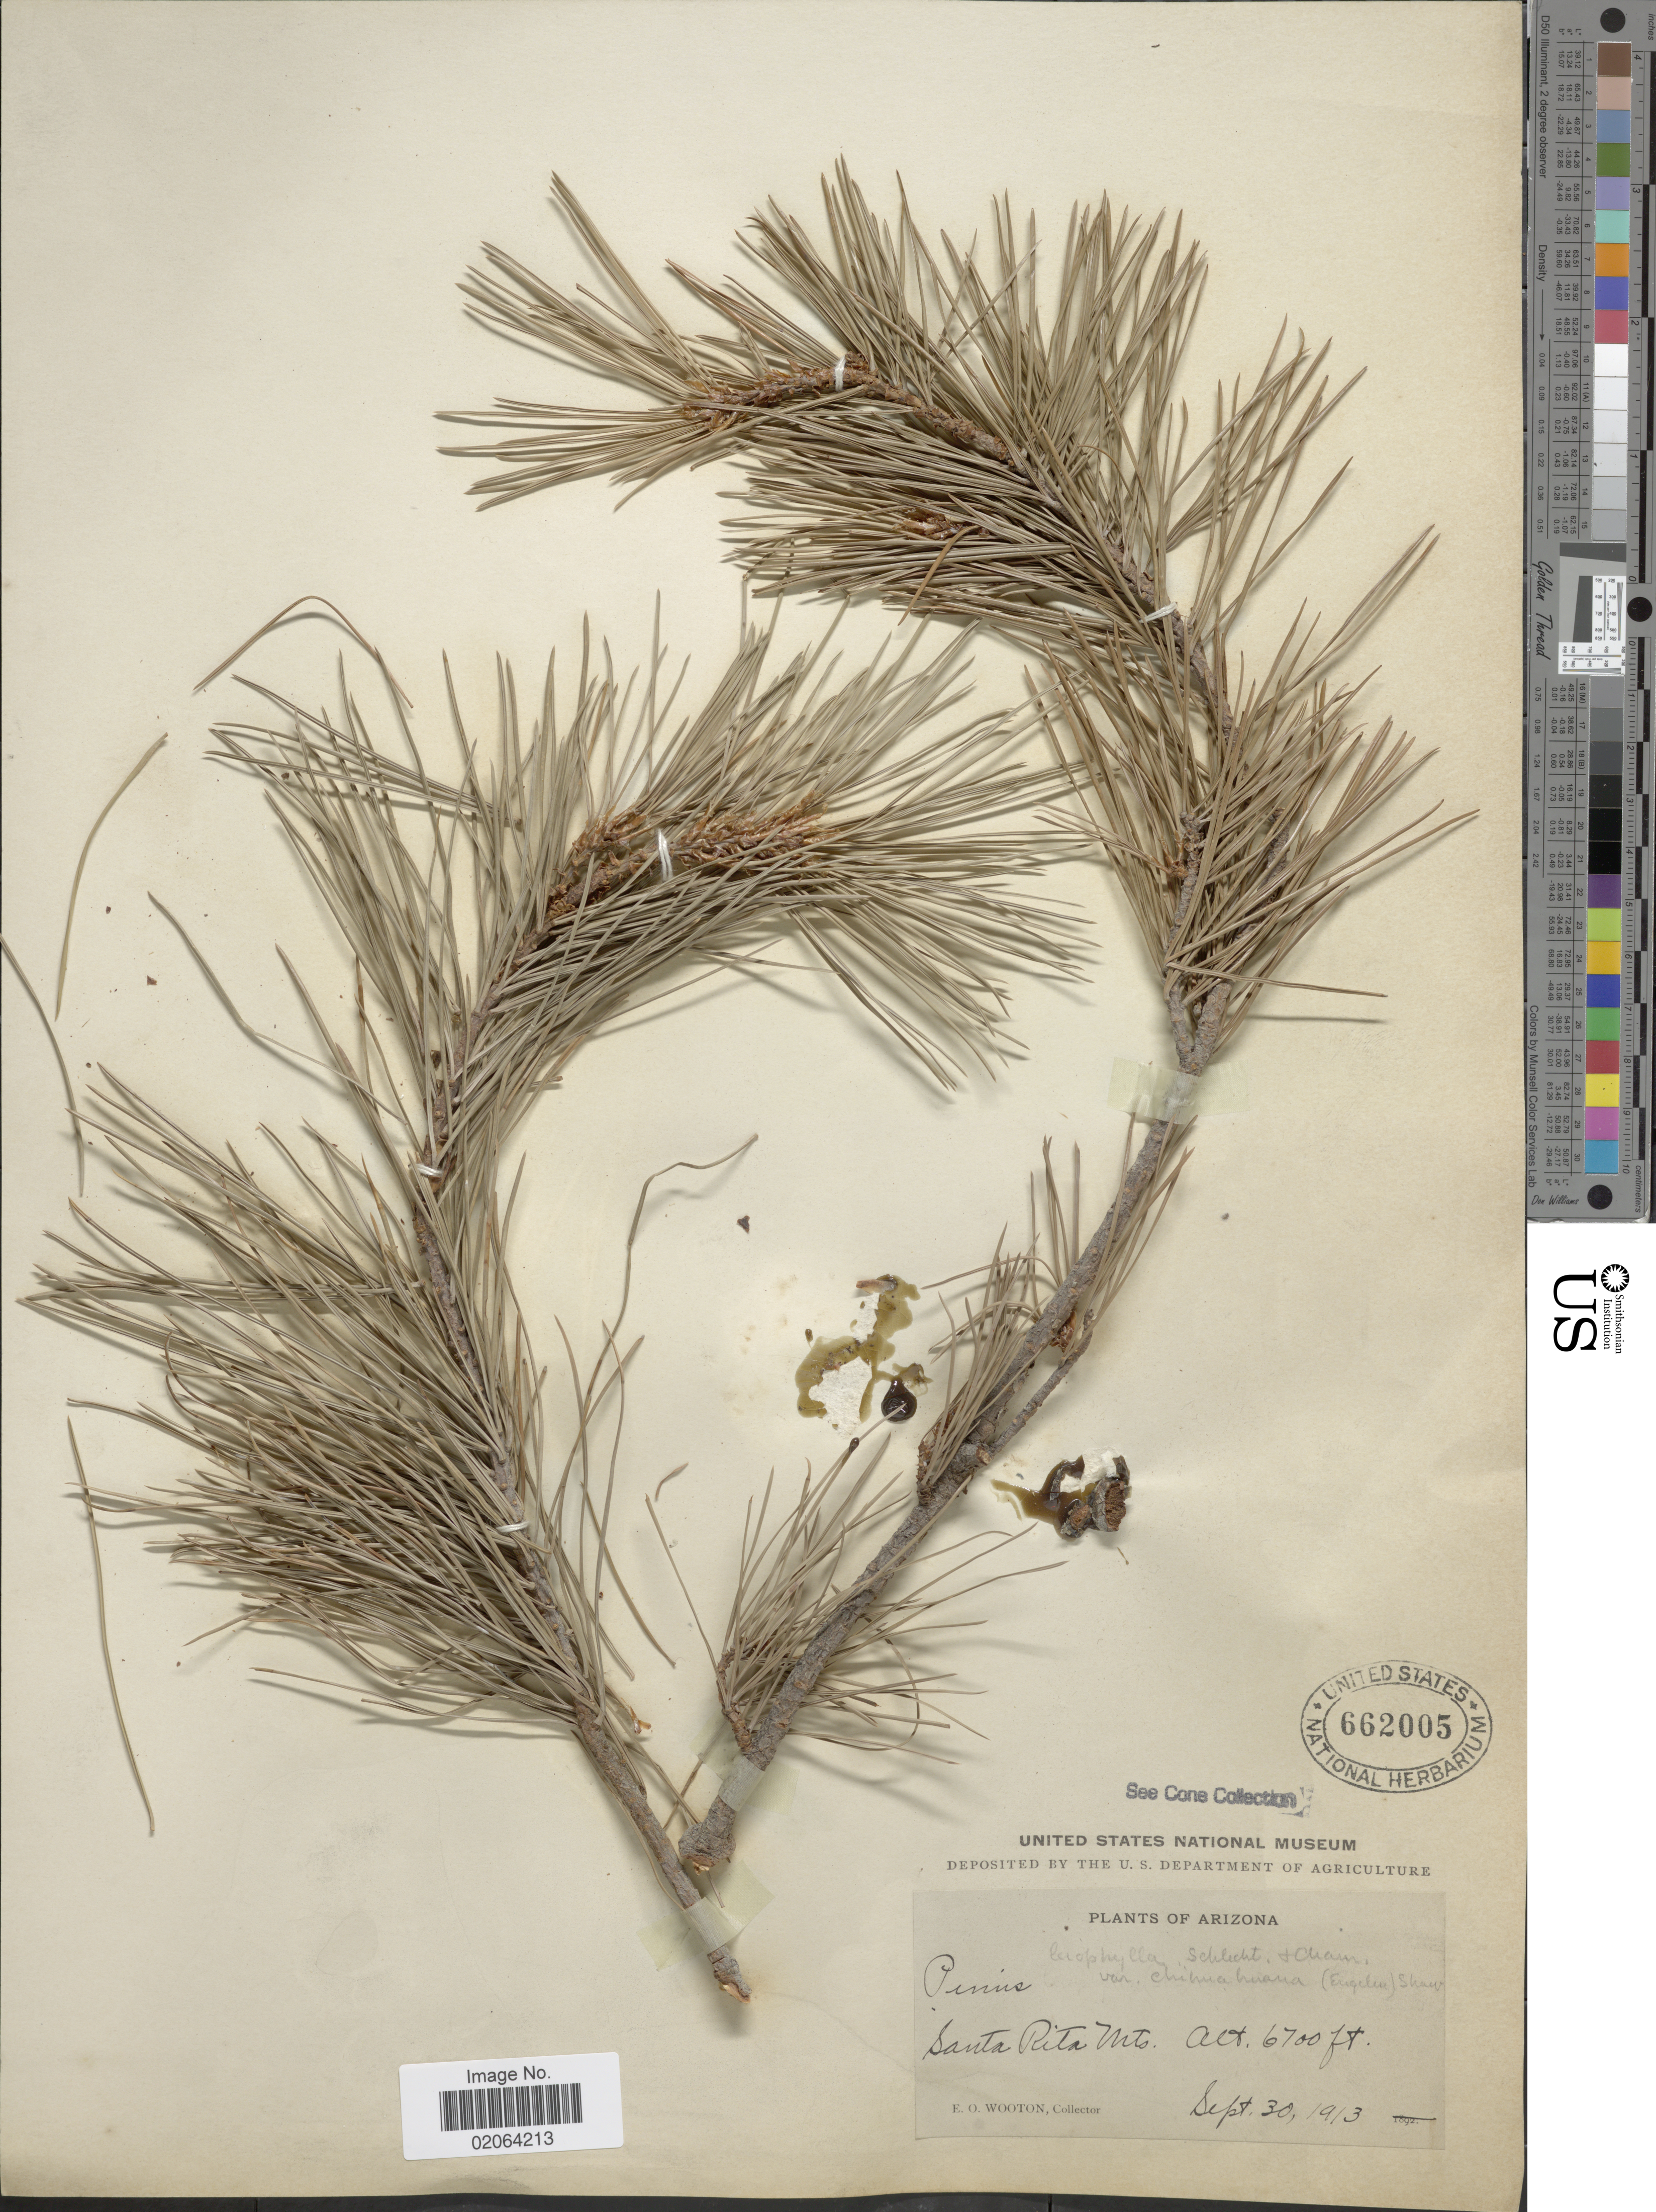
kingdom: Plantae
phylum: Tracheophyta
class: Pinopsida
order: Pinales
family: Pinaceae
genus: Pinus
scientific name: Pinus leiophylla var. chihuahuana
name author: (Engelm.) Shaw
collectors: E. O. Wooton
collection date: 1913-09-30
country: United States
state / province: Arizona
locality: Arizona, Santa Rita Mts.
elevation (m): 2042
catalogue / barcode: US 662005